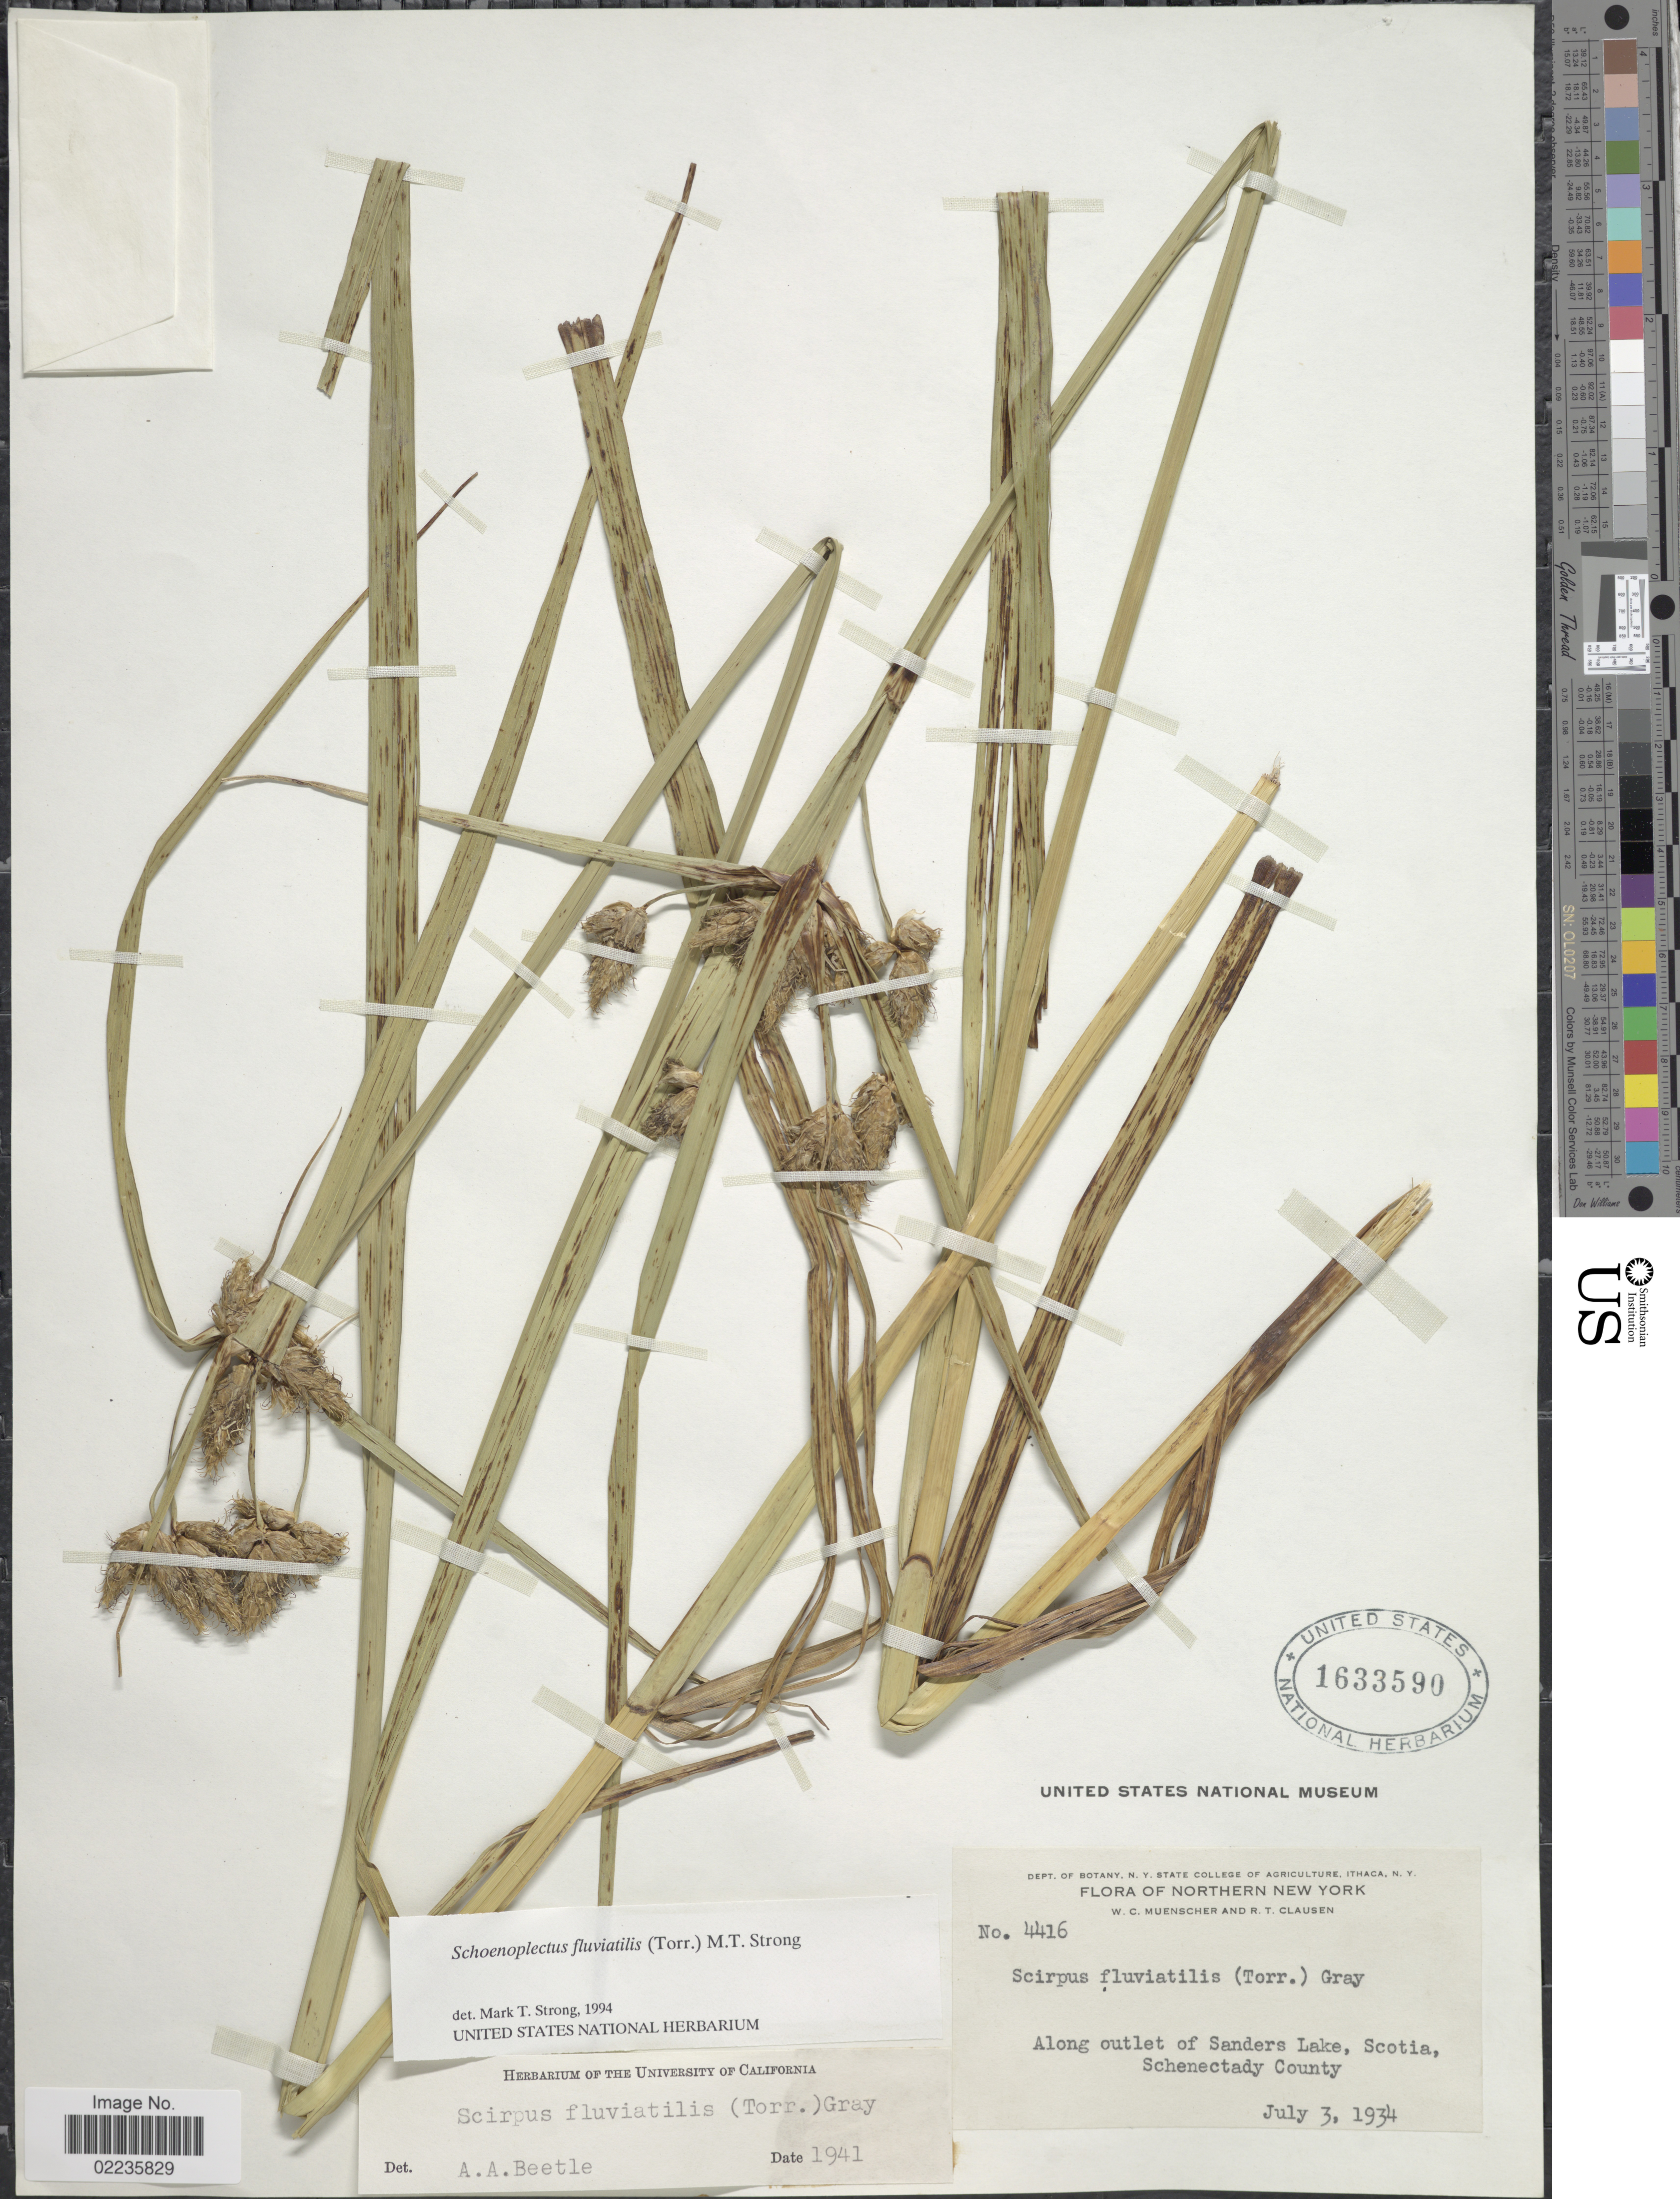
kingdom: Plantae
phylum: Tracheophyta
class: Liliopsida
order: Poales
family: Cyperaceae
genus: Bolboschoenus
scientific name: Bolboschoenus fluviatilis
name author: (Torr.) Soják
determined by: Strong, M. T., (US), Smithsonian Institution - National Museum of Natural History (UNITED STATES)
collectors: W. Muenscher & R. T. Clausen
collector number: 4416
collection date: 1934-07-03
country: United States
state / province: New York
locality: Northern New York. Along outlet of Sanders Lake, Scotia, Schenectady County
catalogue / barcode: US 1633590